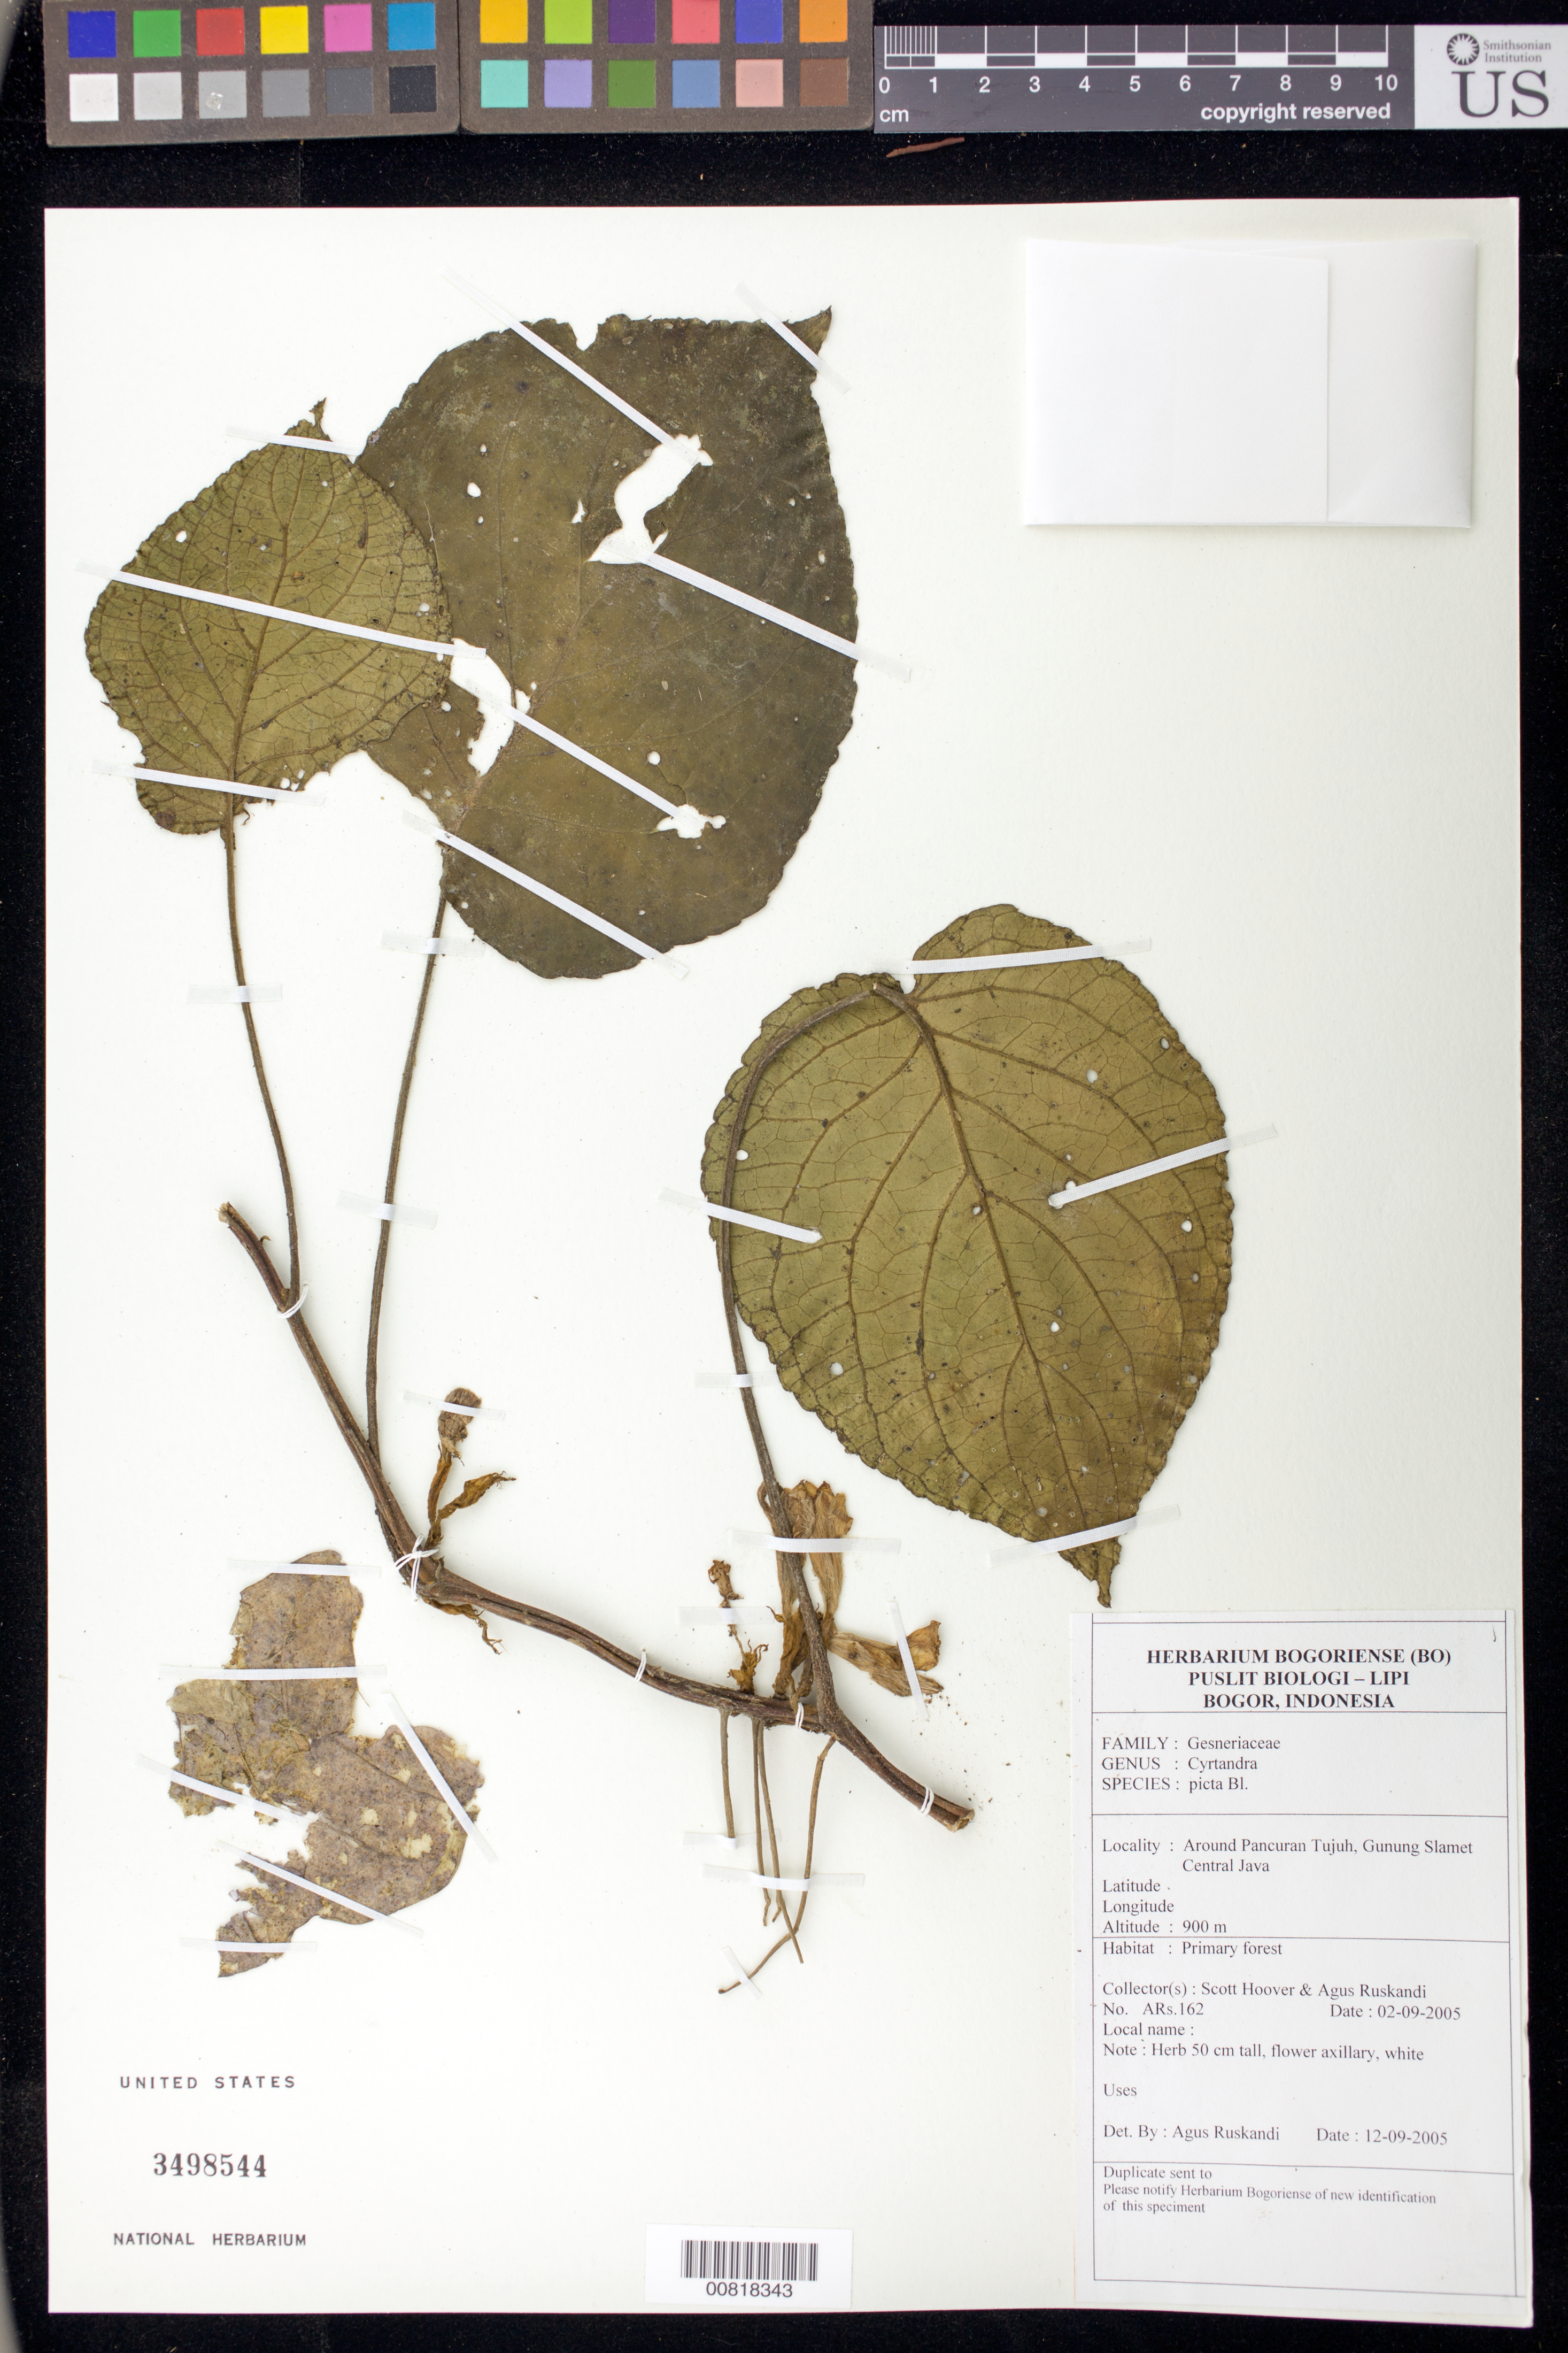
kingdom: Plantae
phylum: Tracheophyta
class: Magnoliopsida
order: Lamiales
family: Gesneriaceae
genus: Cyrtandra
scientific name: Cyrtandra picta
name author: Blume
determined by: Ruskandi, A.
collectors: S. Hoover & A. Ruskandi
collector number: ARs 162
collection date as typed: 02 Sep 2005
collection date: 2005-09-02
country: Indonesia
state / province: Java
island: Java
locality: Around Pancuran Tujuh, Gunung Slamet, Central Java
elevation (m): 900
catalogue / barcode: US 3498544